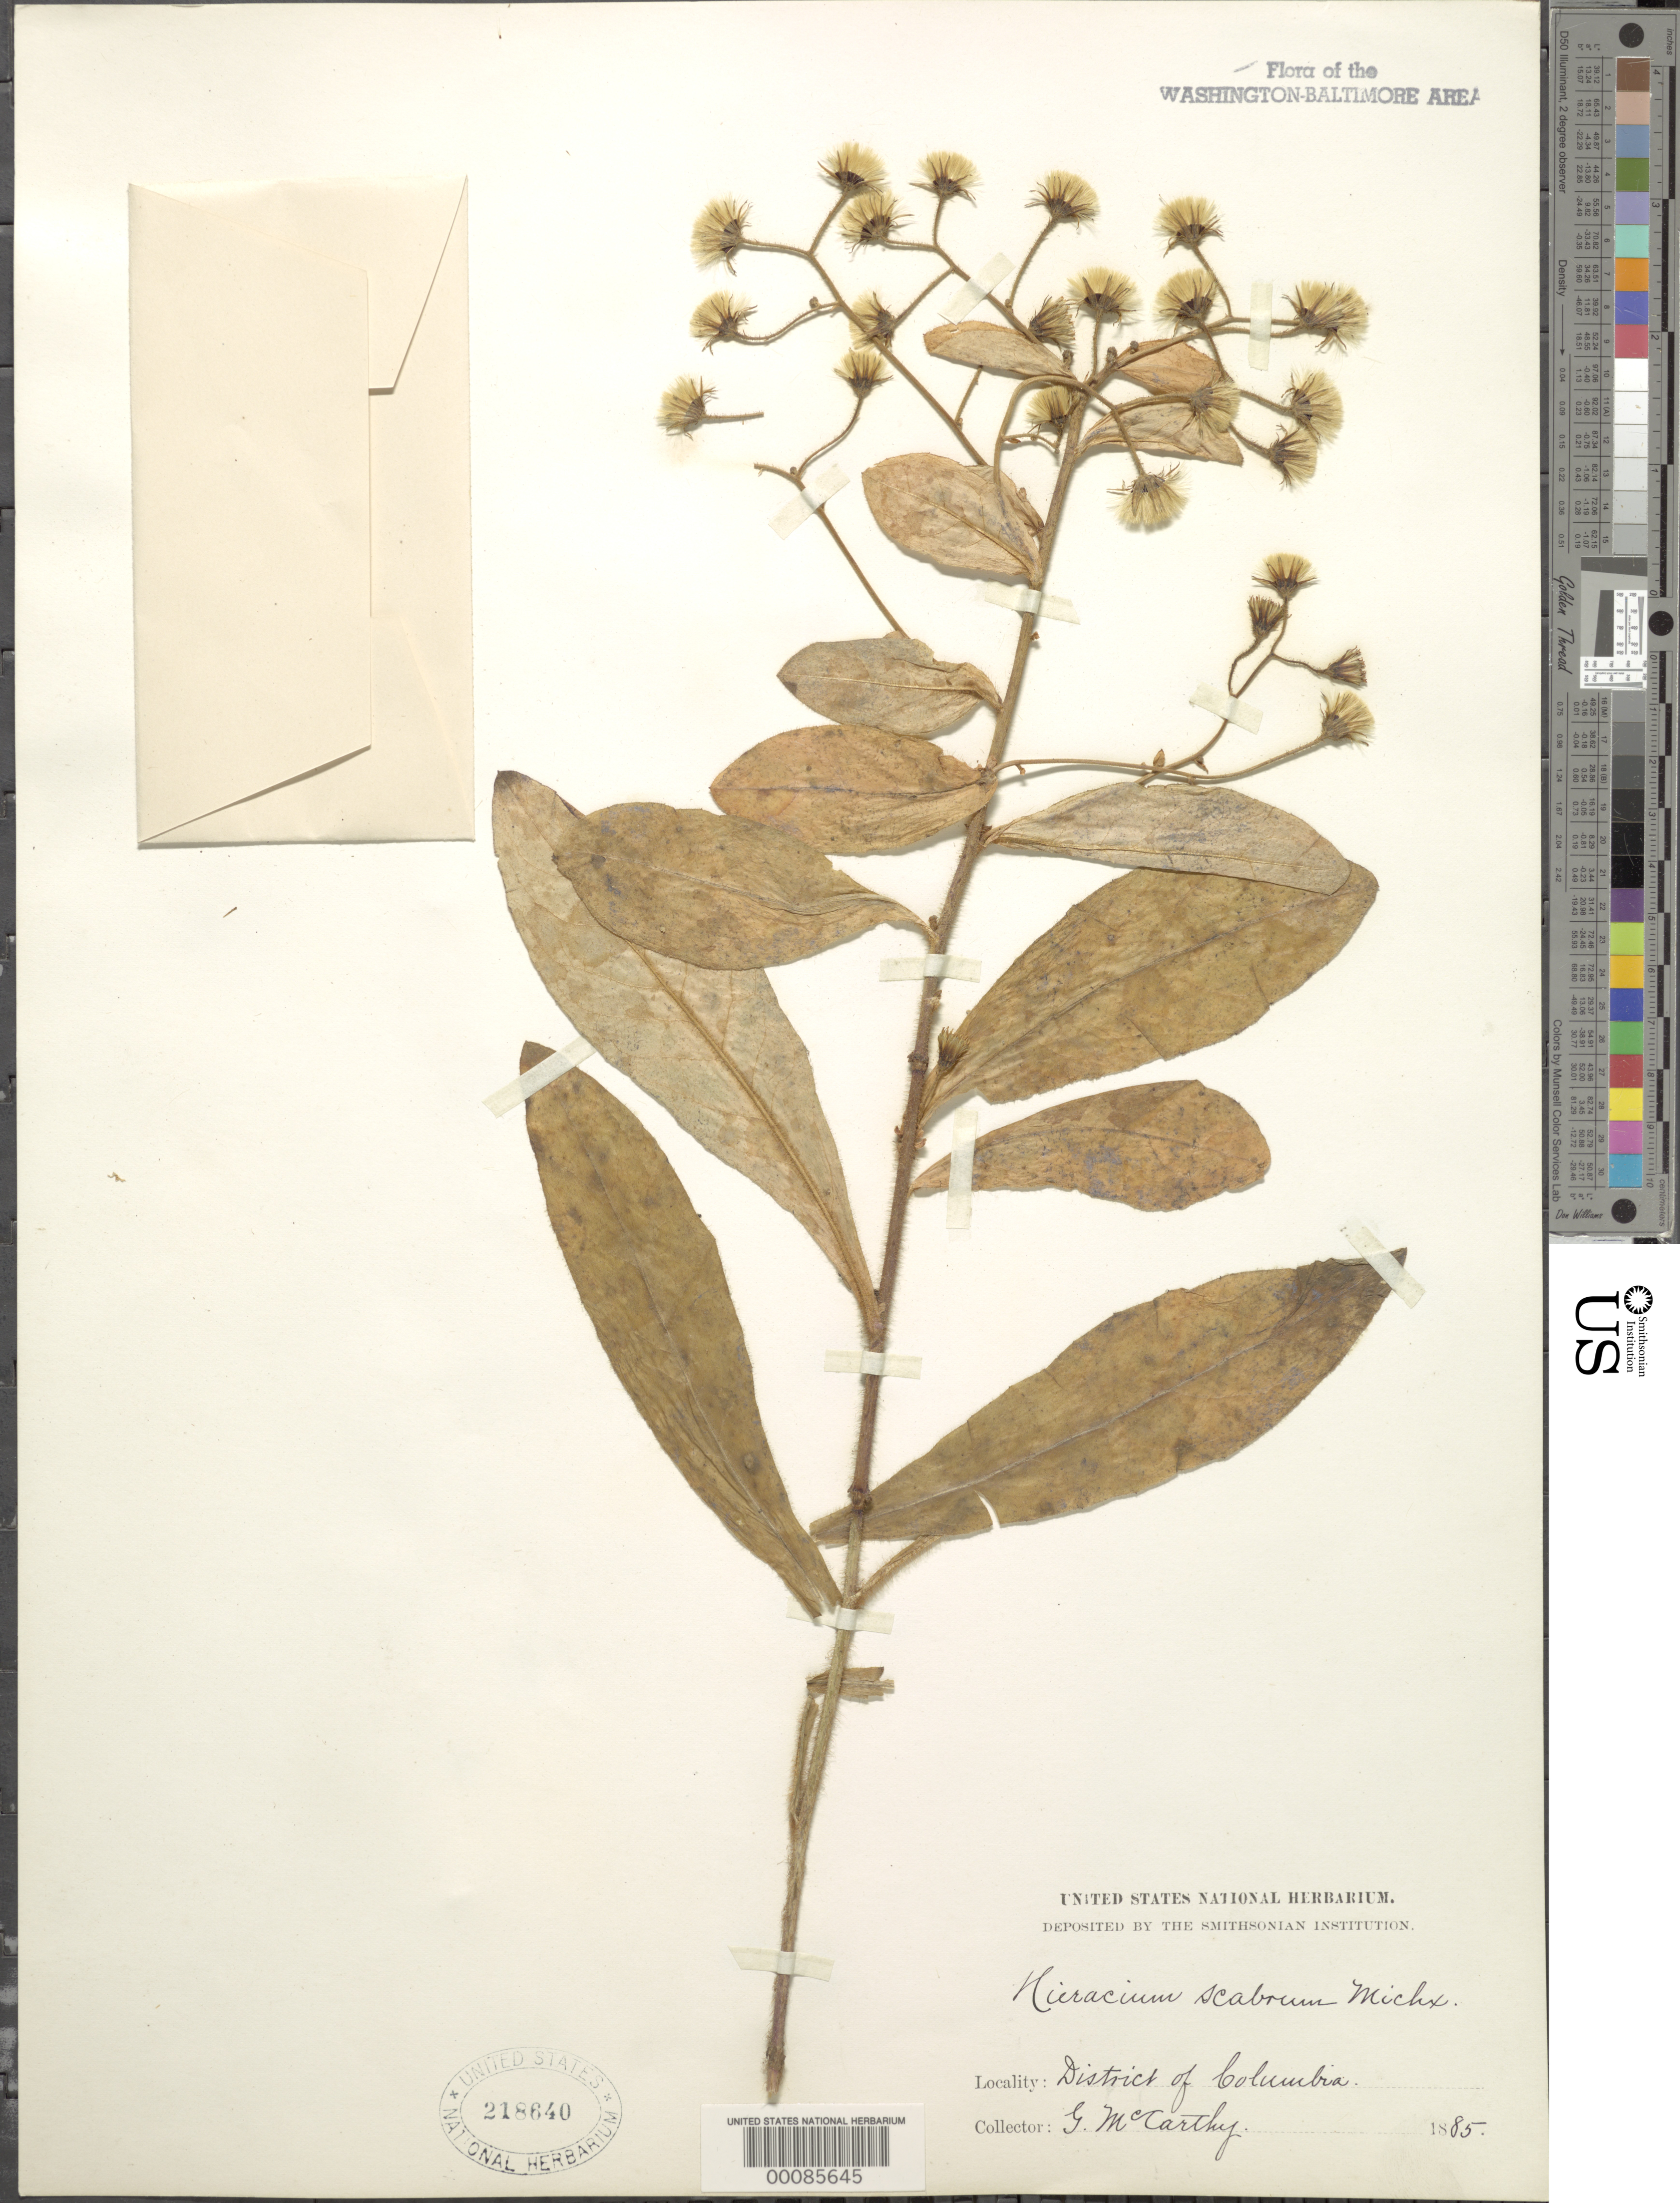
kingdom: Plantae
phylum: Tracheophyta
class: Magnoliopsida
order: Asterales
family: Asteraceae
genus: Pilosella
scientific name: Pilosella verruculata subsp. verruculata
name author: (Link) Soják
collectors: G. McCarthy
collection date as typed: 1885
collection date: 1885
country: United States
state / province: District of Columbia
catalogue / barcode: US 218640